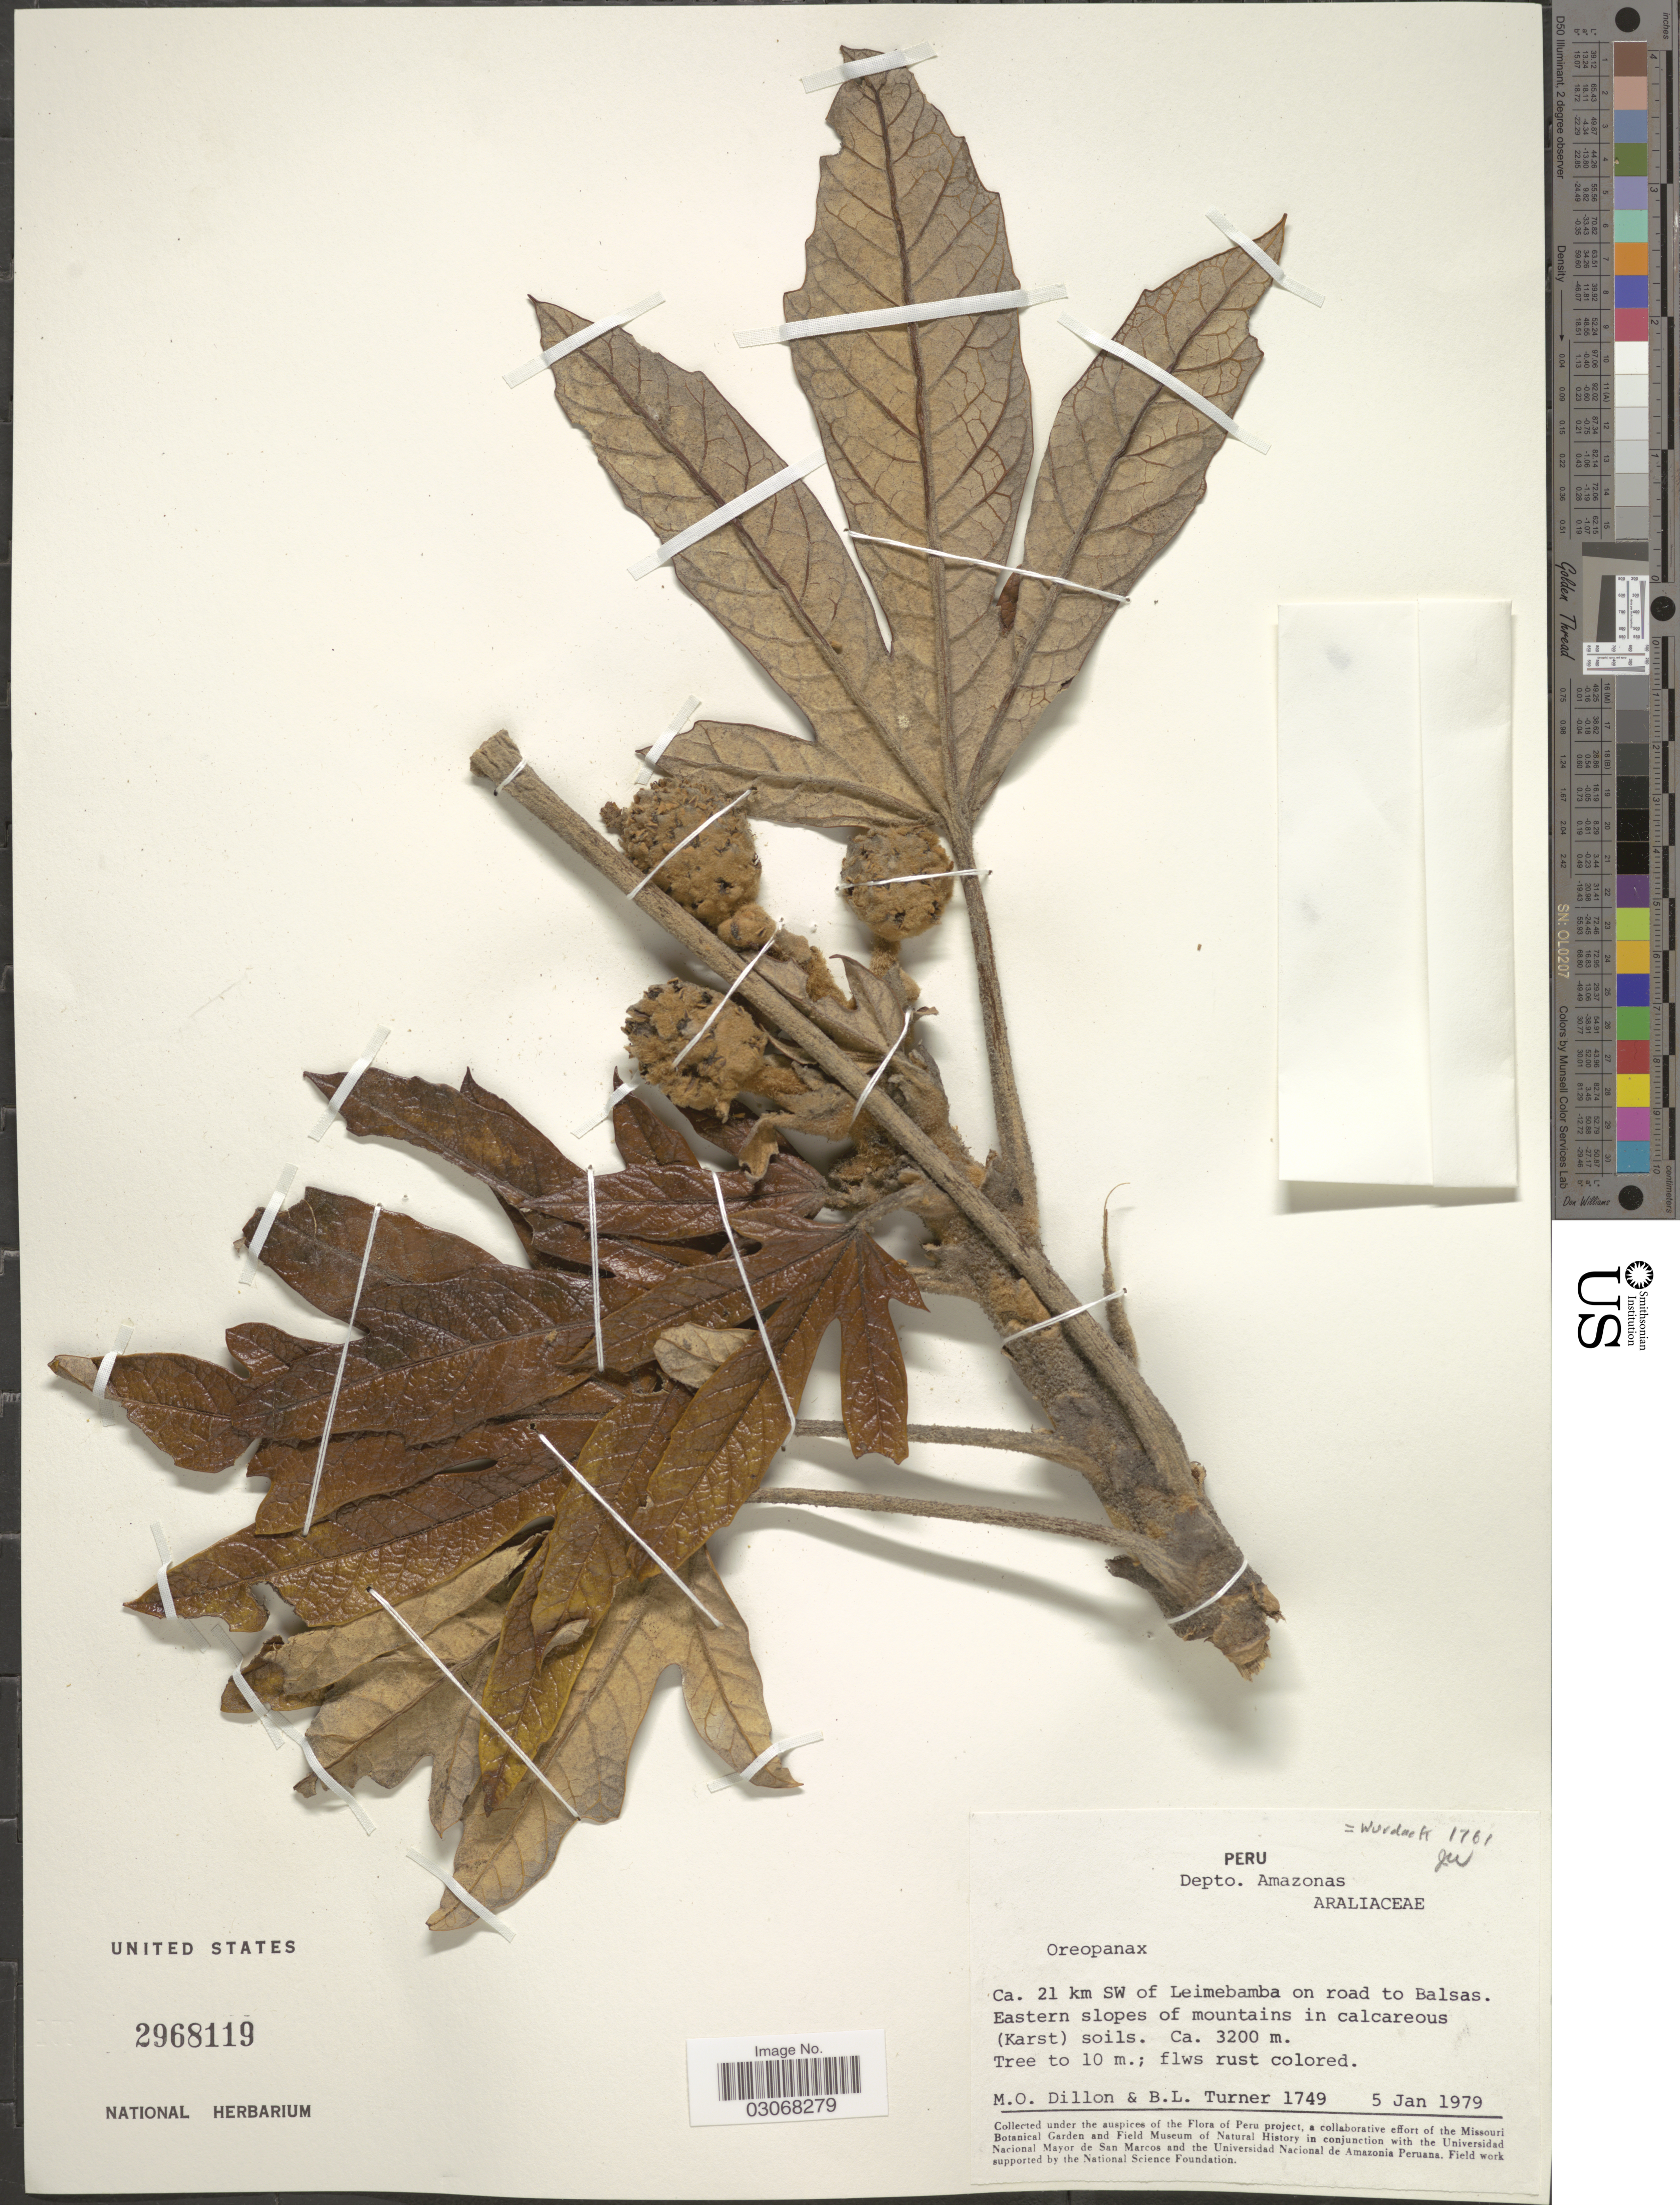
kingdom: Plantae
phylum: Tracheophyta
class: Magnoliopsida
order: Apiales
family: Araliaceae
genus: Oreopanax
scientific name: Oreopanax sp.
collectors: M. O. Dillon & B. L. Turner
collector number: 1749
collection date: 1979-01-05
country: Peru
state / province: Amazonas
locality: Depto. Amazonas. Ca. 21 km SW of Leimebamba on road to Balsas. Eastern slopes of mountains in calcareous (Karst) soils.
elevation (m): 3200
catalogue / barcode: US 2968119